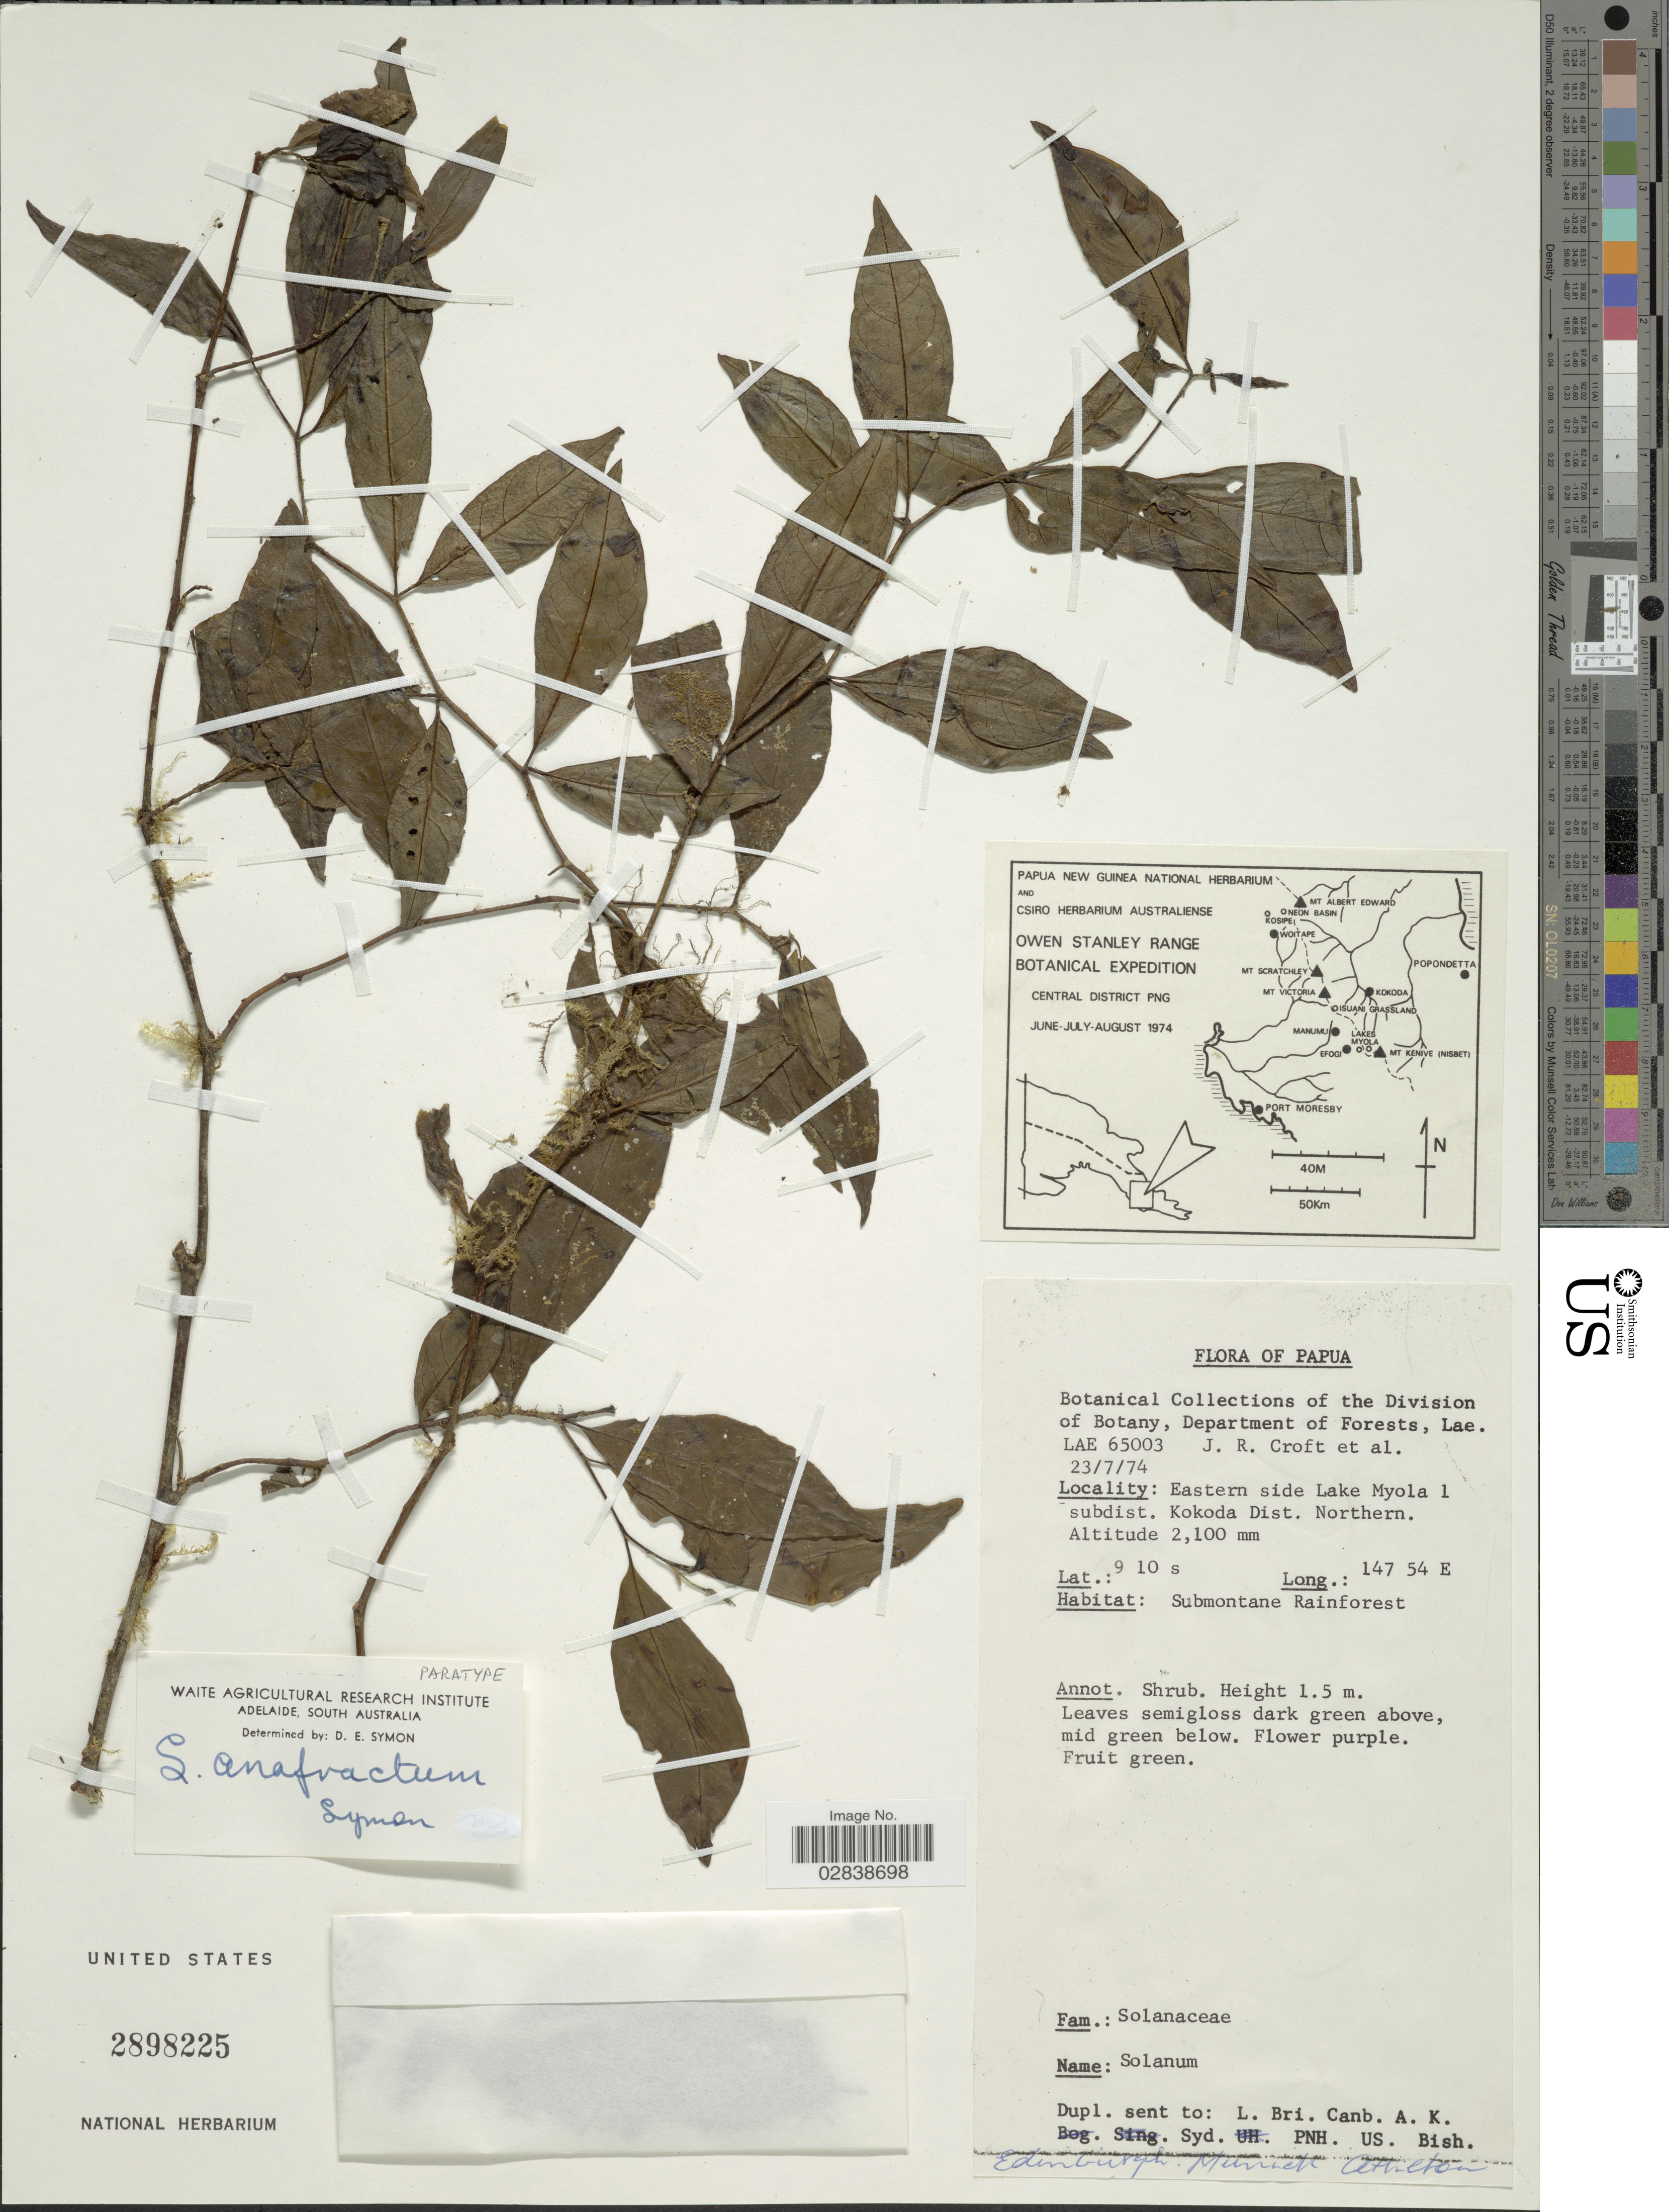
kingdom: Plantae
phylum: Tracheophyta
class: Magnoliopsida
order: Solanales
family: Solanaceae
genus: Solanum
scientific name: Solanum anfractum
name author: Symon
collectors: J. R. Croft & et al.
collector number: LAE65003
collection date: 1974-07-23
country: Papua New Guinea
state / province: Northern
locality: Central District PNG. Eastern side Lake Myola 1, subdist. Kokoda Dist. Northern.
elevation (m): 2100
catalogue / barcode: US 2898225